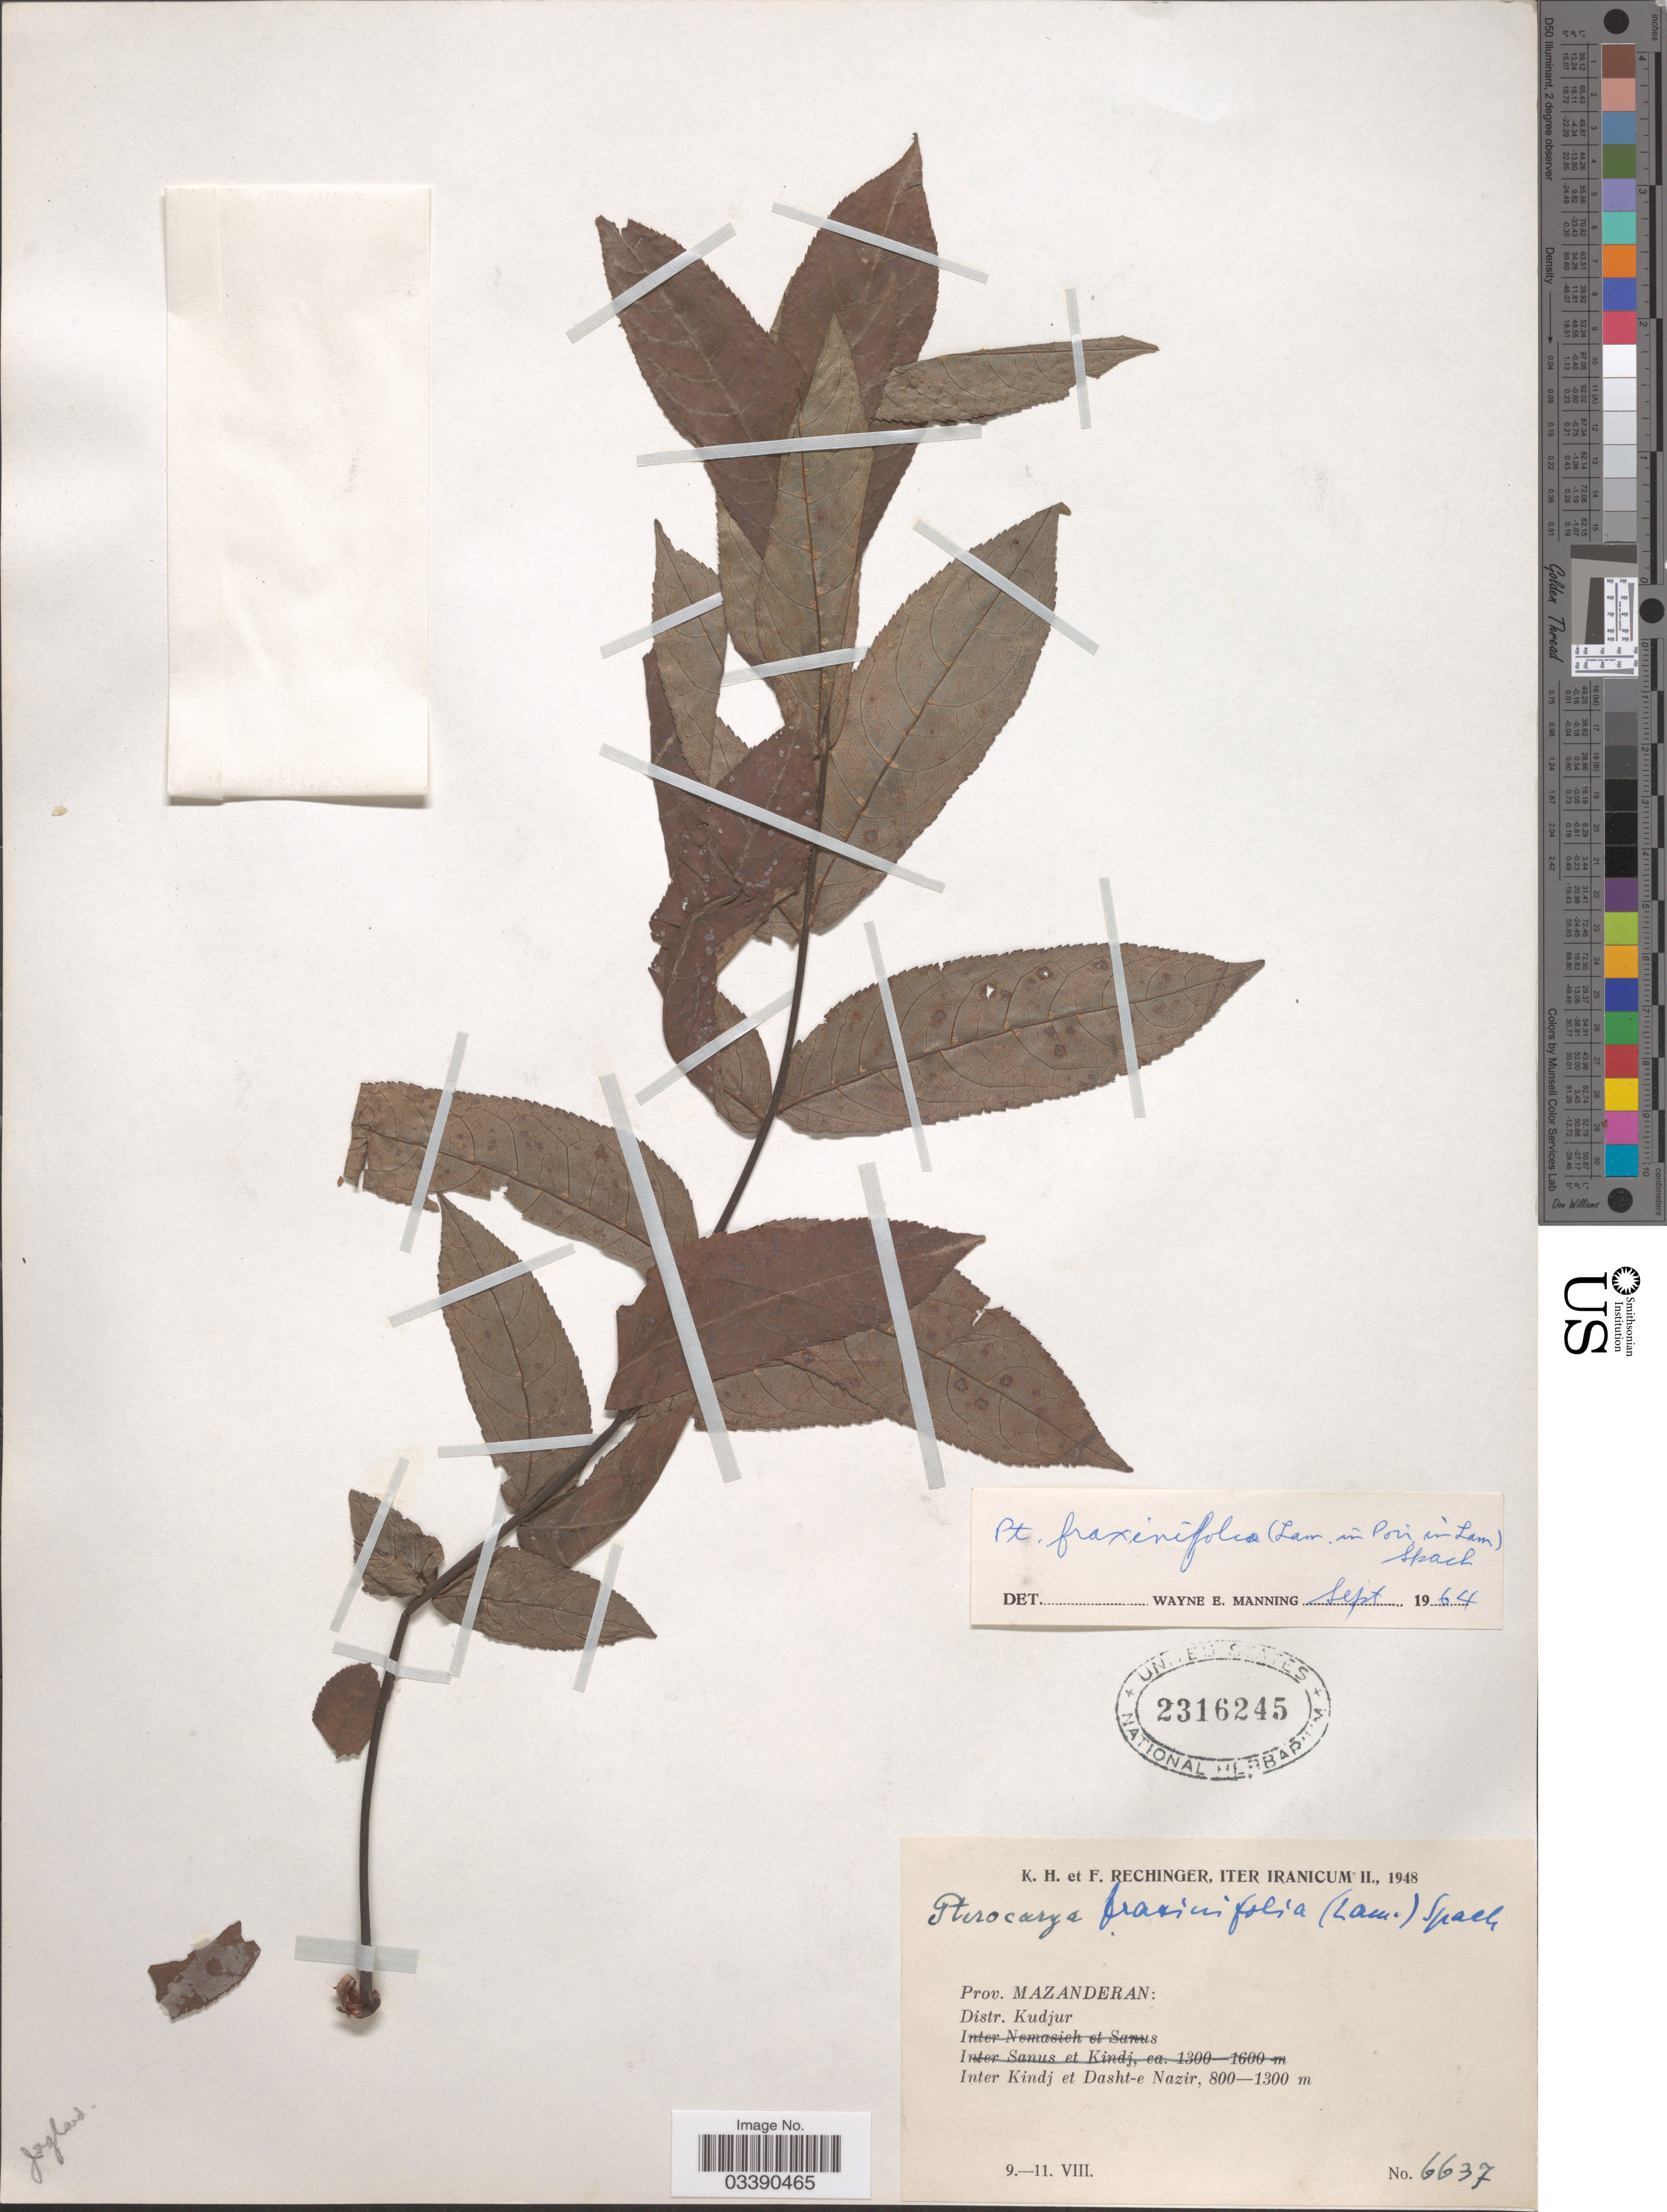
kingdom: Plantae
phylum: Tracheophyta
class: Magnoliopsida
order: Fagales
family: Juglandaceae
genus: Pterocarya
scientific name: Pterocarya fraxinifolia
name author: Spach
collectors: K. H. Rechinger & F. Rechinger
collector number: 6637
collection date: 1948-08-09/1948-08-11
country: Iran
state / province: Mazandaran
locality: Distr. Kudjur. Inter Kindj et Dasht-e Nazir.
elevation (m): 800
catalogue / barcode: US 2316245